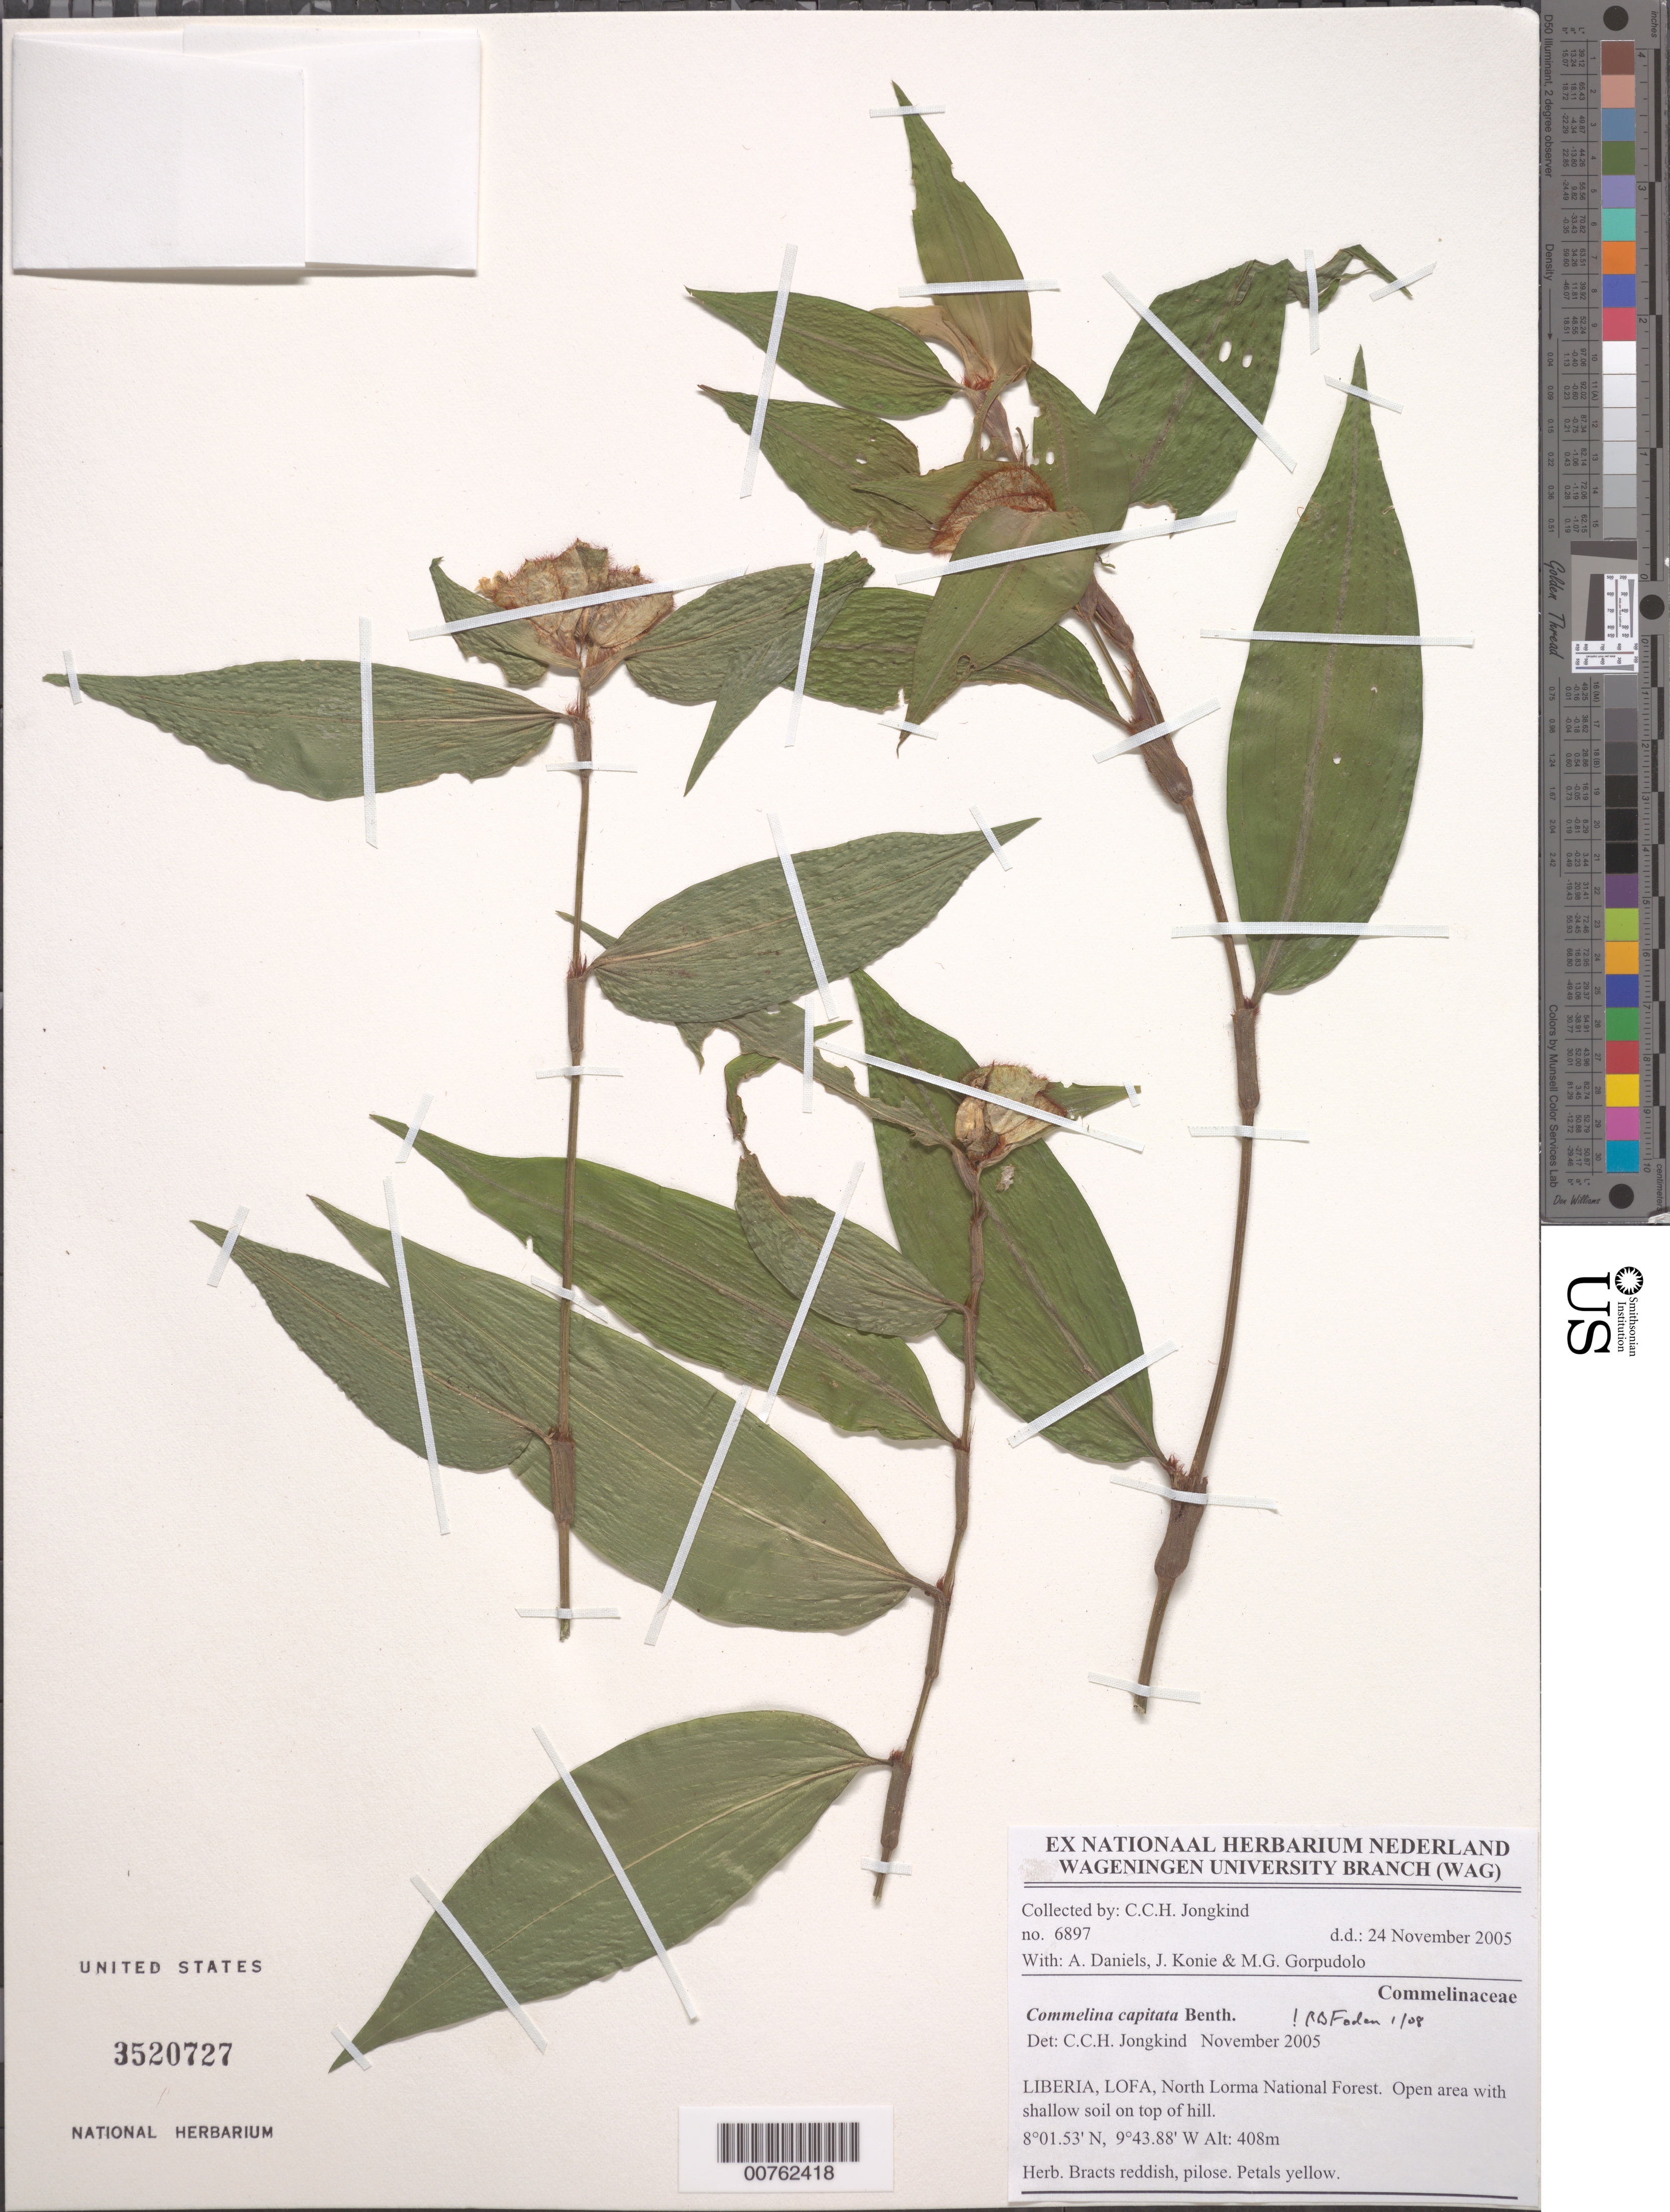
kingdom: Plantae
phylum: Tracheophyta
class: Liliopsida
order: Commelinales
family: Commelinaceae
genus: Commelina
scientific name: Commelina capitata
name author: Benth.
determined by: Faden, Robert B., (US), Smithsonian Institution - National Museum of Natural History (UNITED STATES)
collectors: C. C. Jongkind et al.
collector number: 6897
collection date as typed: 24 Nov 2005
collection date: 2005-11-24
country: Liberia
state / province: Lofa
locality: North Lorma National Forest.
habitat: Open area with shallow soil on top of hill.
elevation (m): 408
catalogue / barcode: US 3520727